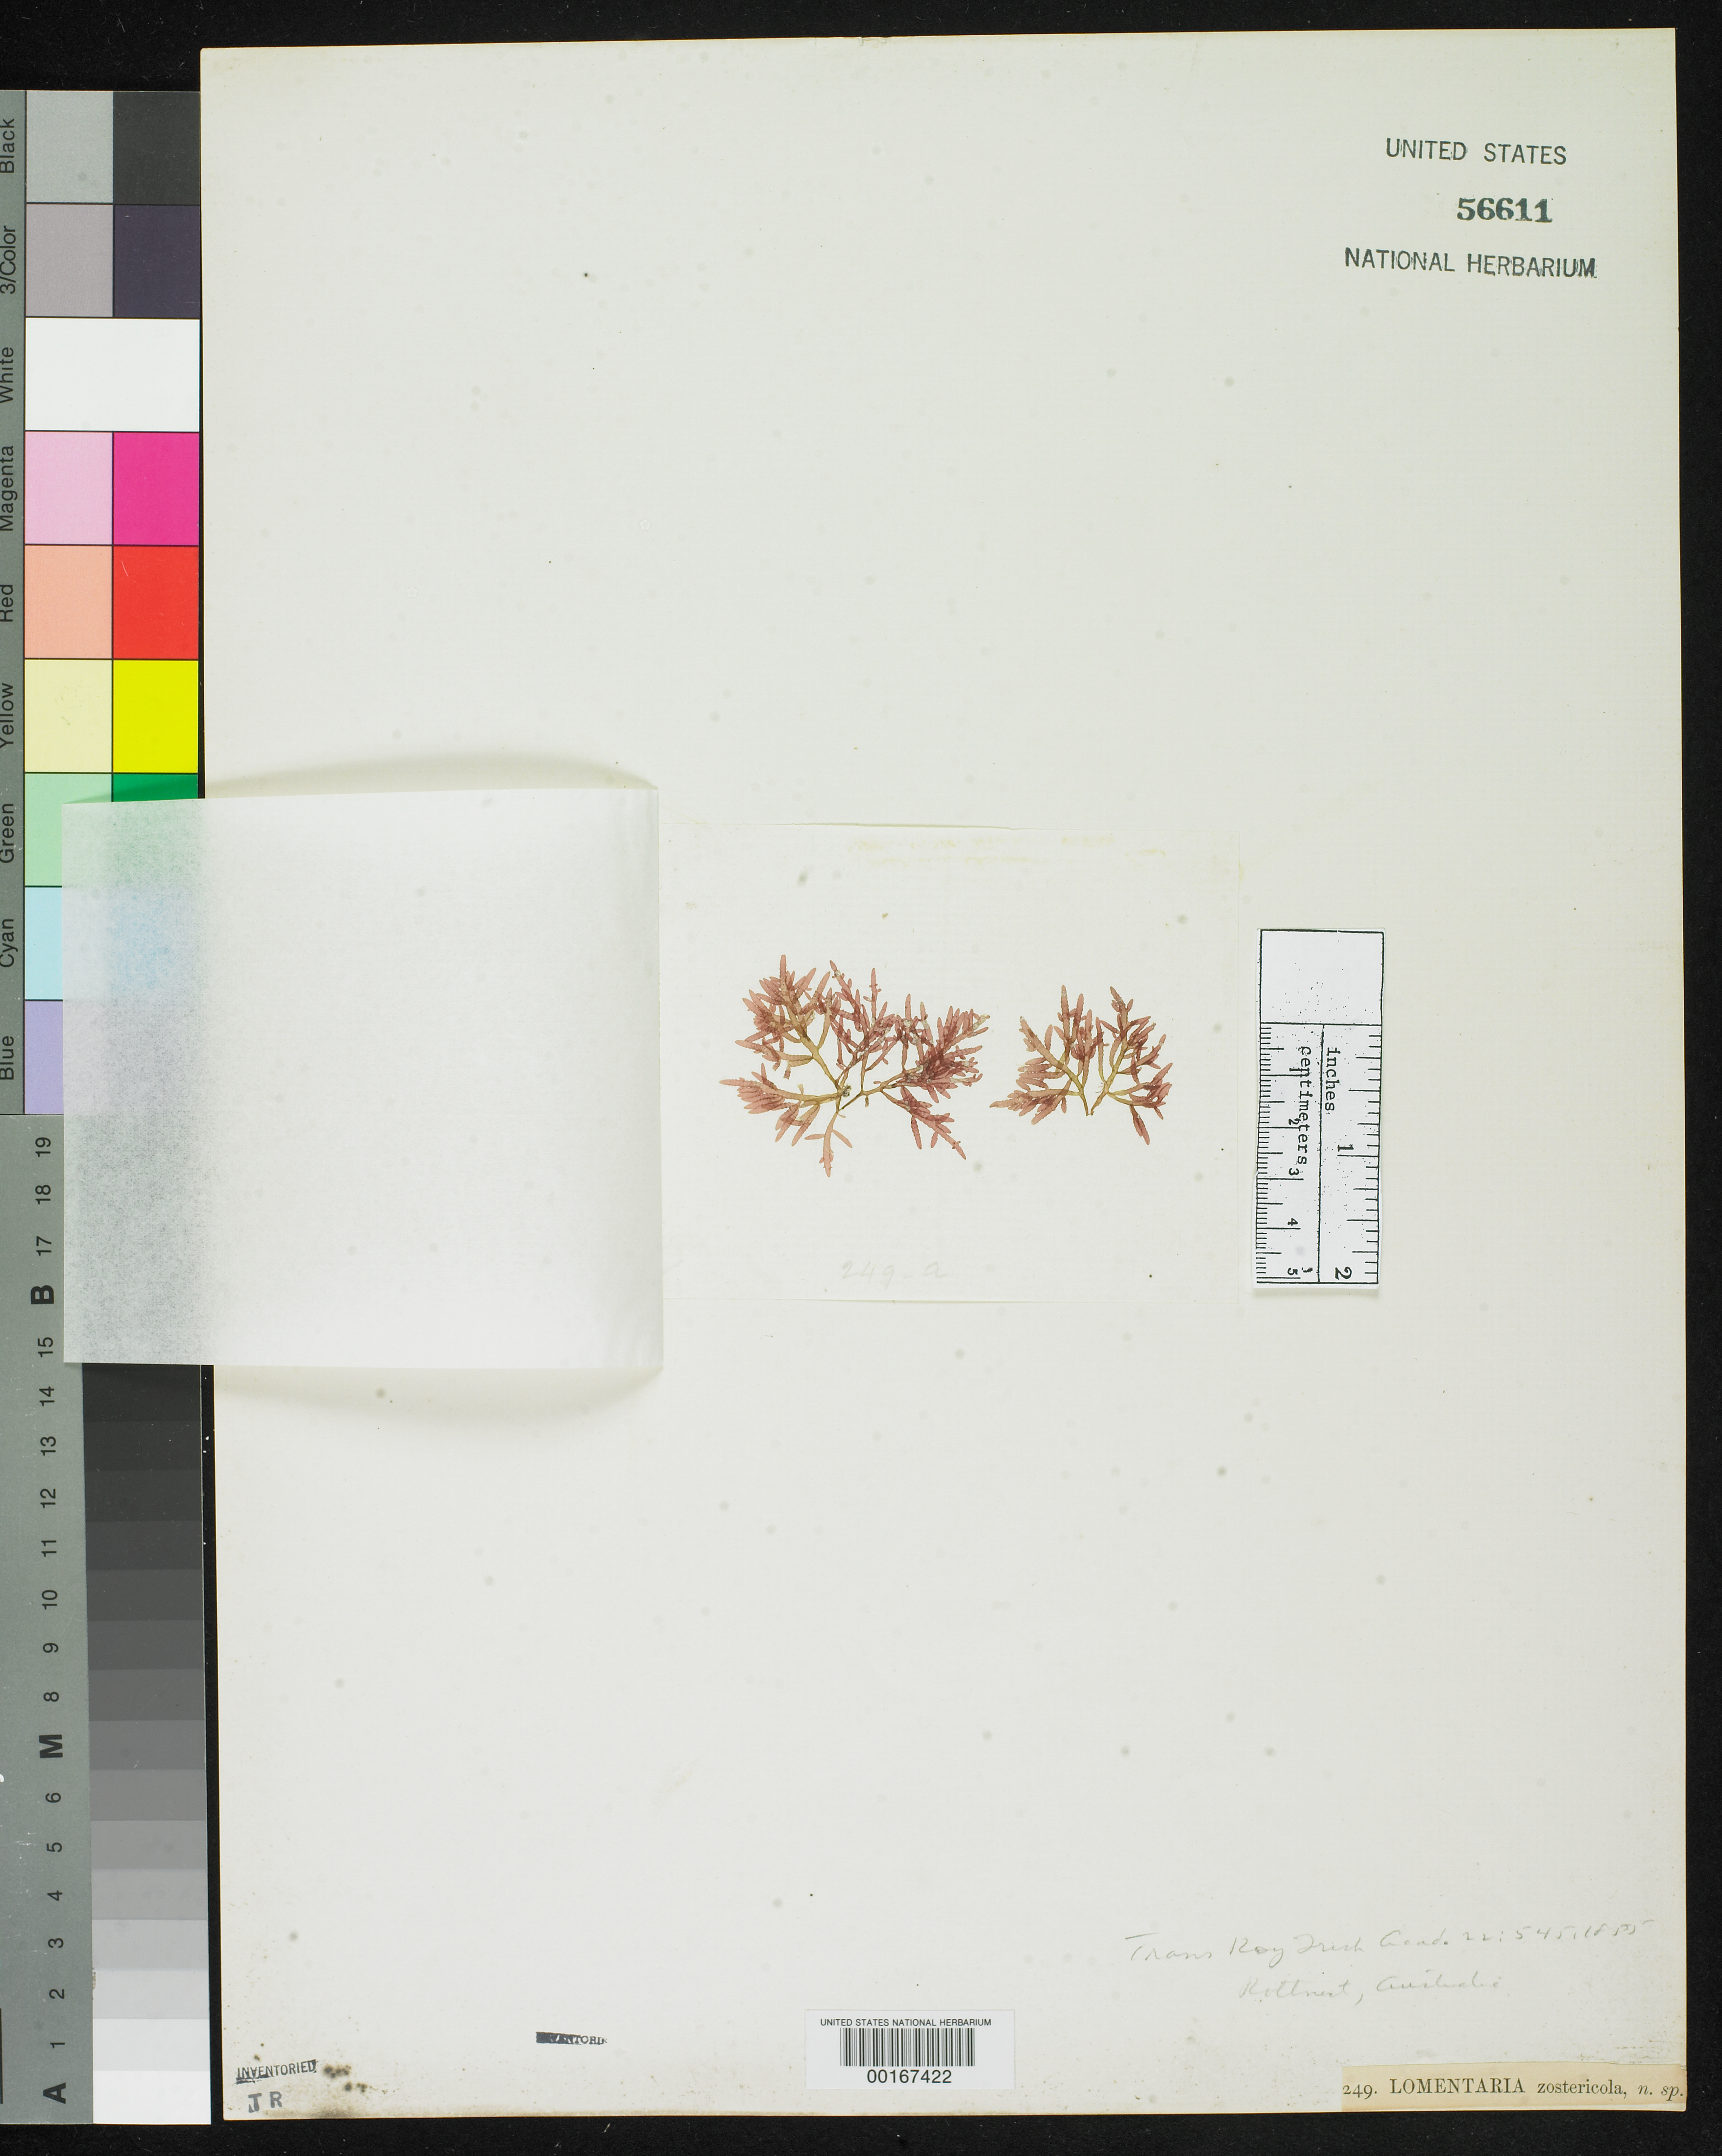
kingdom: Plantae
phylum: Rhodophyta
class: Florideophyceae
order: Rhodymeniales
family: Lomentariaceae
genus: Lomentaria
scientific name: Lomentaria zostericola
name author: Harv.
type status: Isotype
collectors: W. Harvey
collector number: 249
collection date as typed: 1854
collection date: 1854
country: Australia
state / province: Western Australia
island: Rottnest Island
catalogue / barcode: US 56611